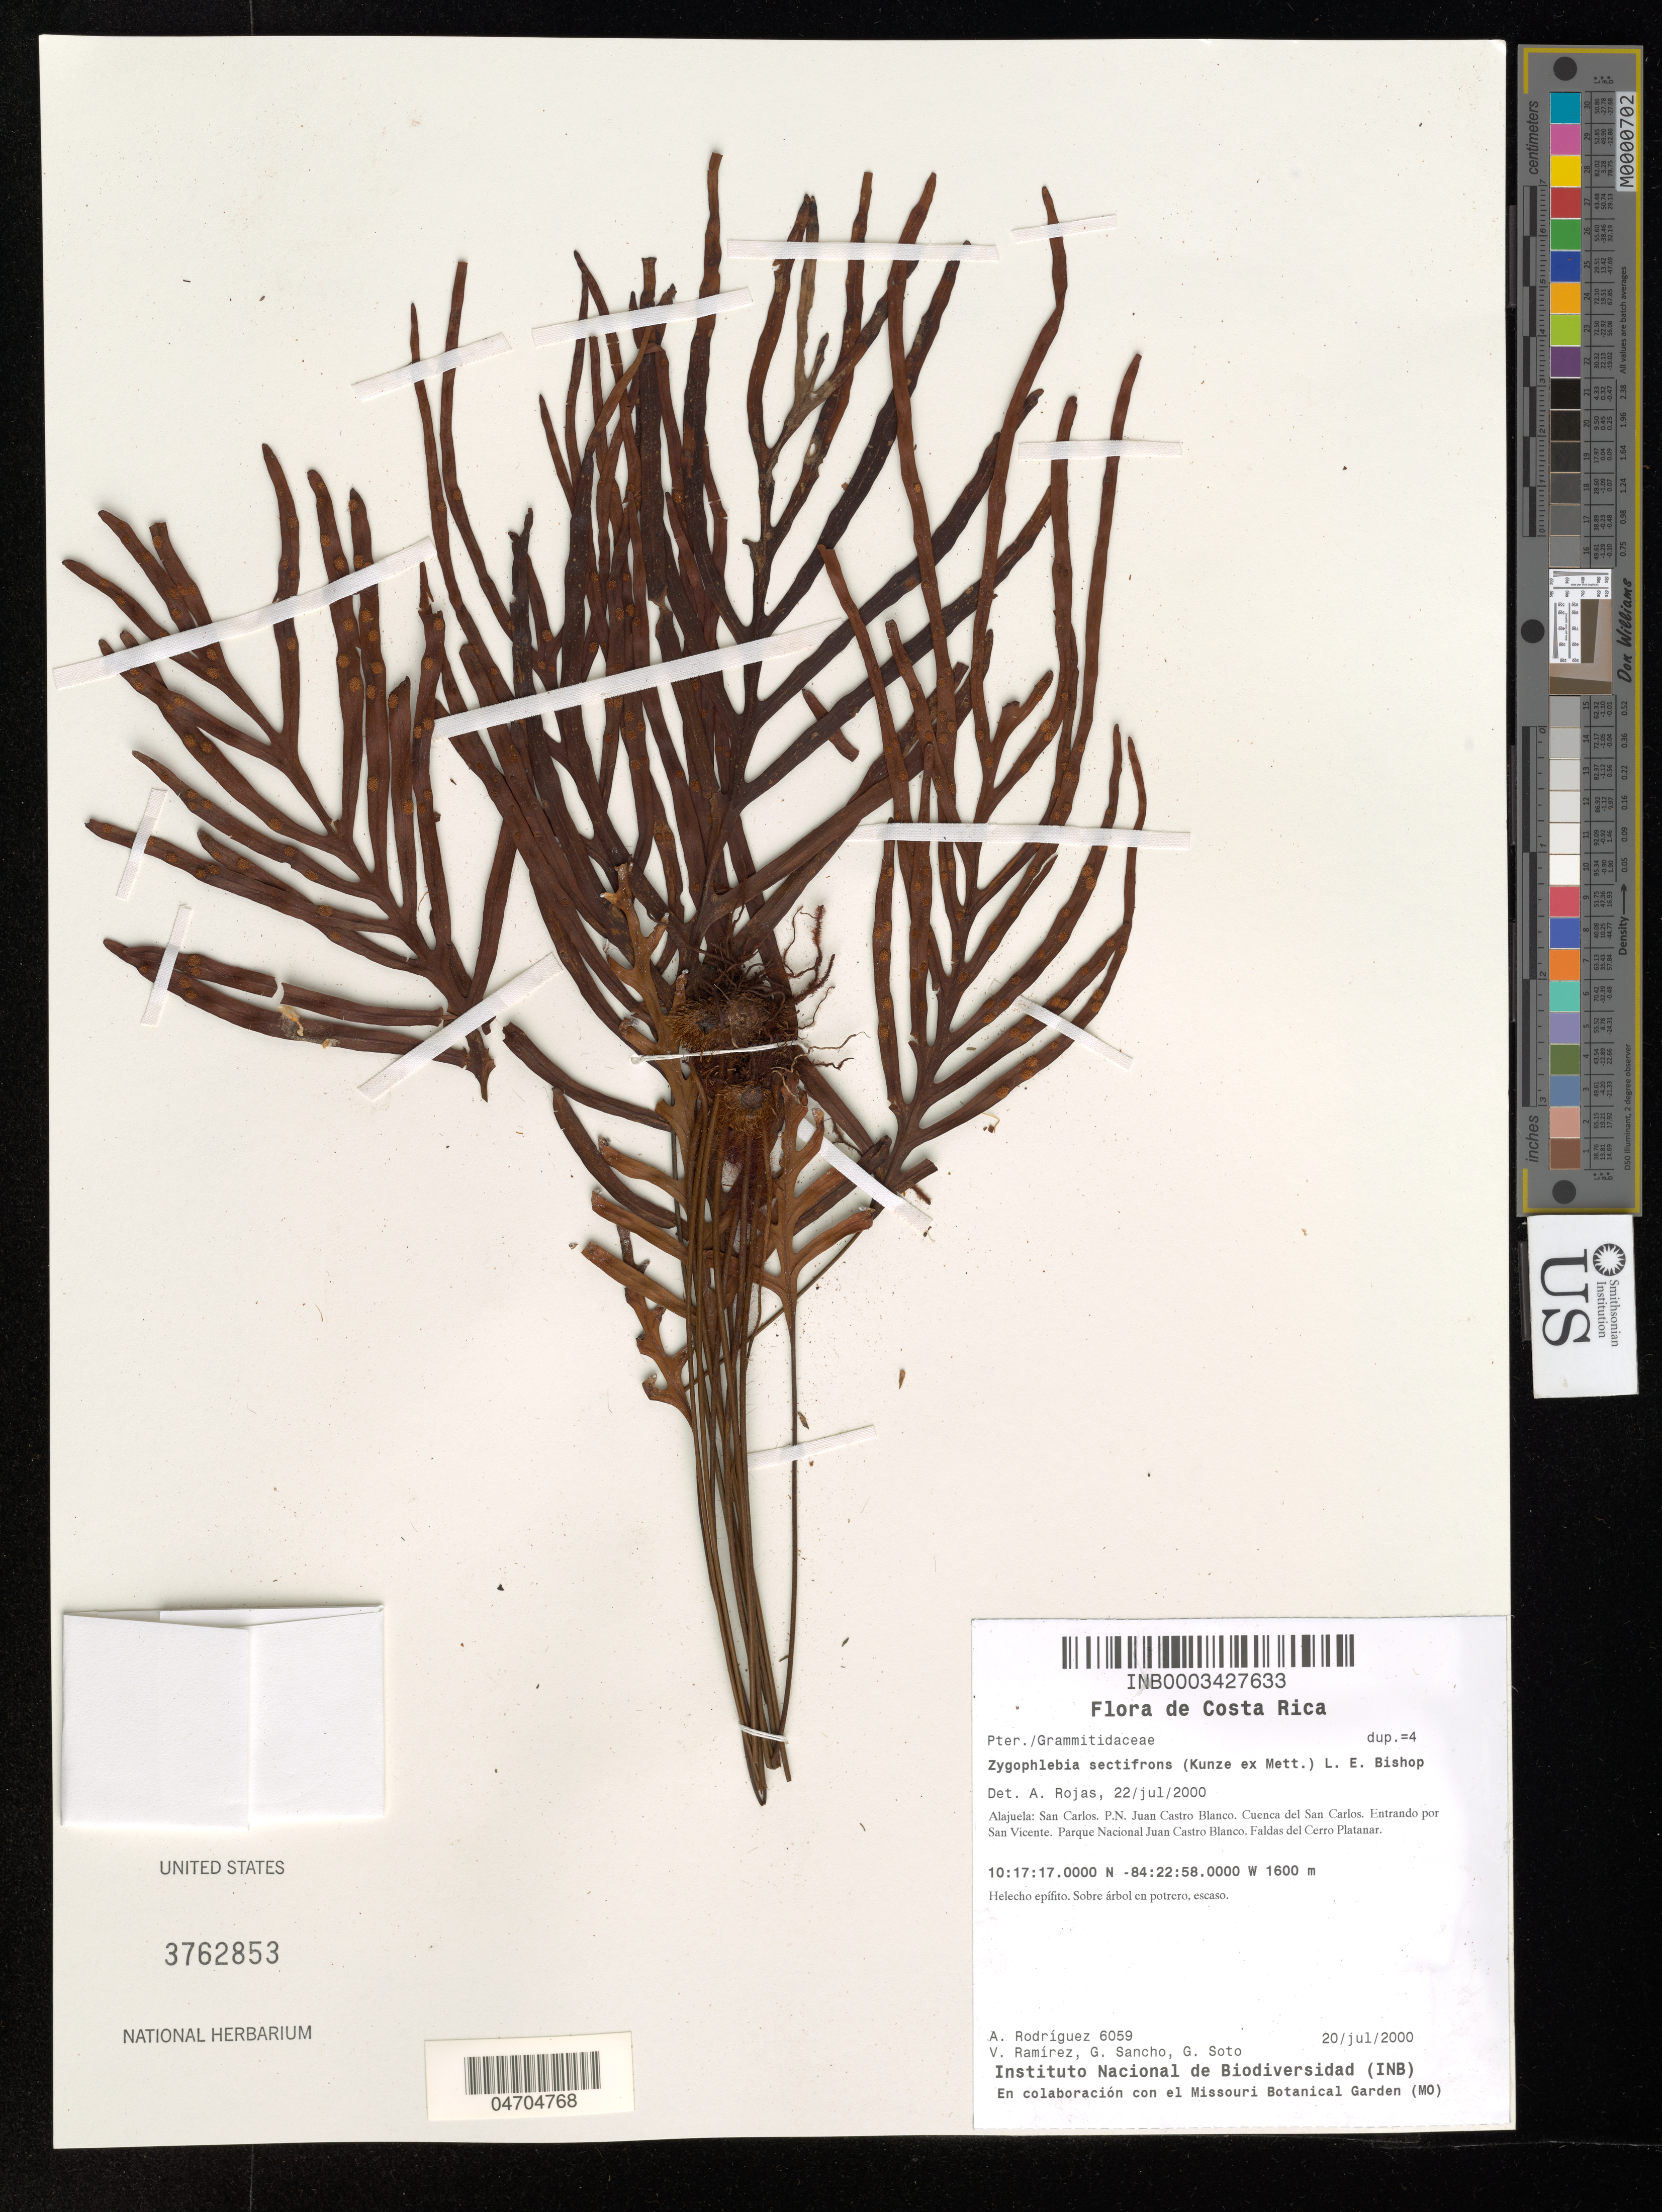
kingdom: Plantae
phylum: Tracheophyta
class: Polypodiopsida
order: Polypodiales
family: Polypodiaceae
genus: Zygophlebia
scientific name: Zygophlebia sectifrons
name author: (Kunze ex Mett.) L.E. Bishop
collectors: A. Rodríguez, V. Ramirez, G. Sancho & G. Soto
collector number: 6059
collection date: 2000-07-20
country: Costa Rica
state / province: Alajuela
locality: San Carlos. P. N. Juan Castro Blanco. Cuenca del San Carlos. Entrando por San Vicente. Parque Nacional Juan Castro Blanco. Faldas del Cerro Platanar.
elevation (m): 1600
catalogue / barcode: US 3762853